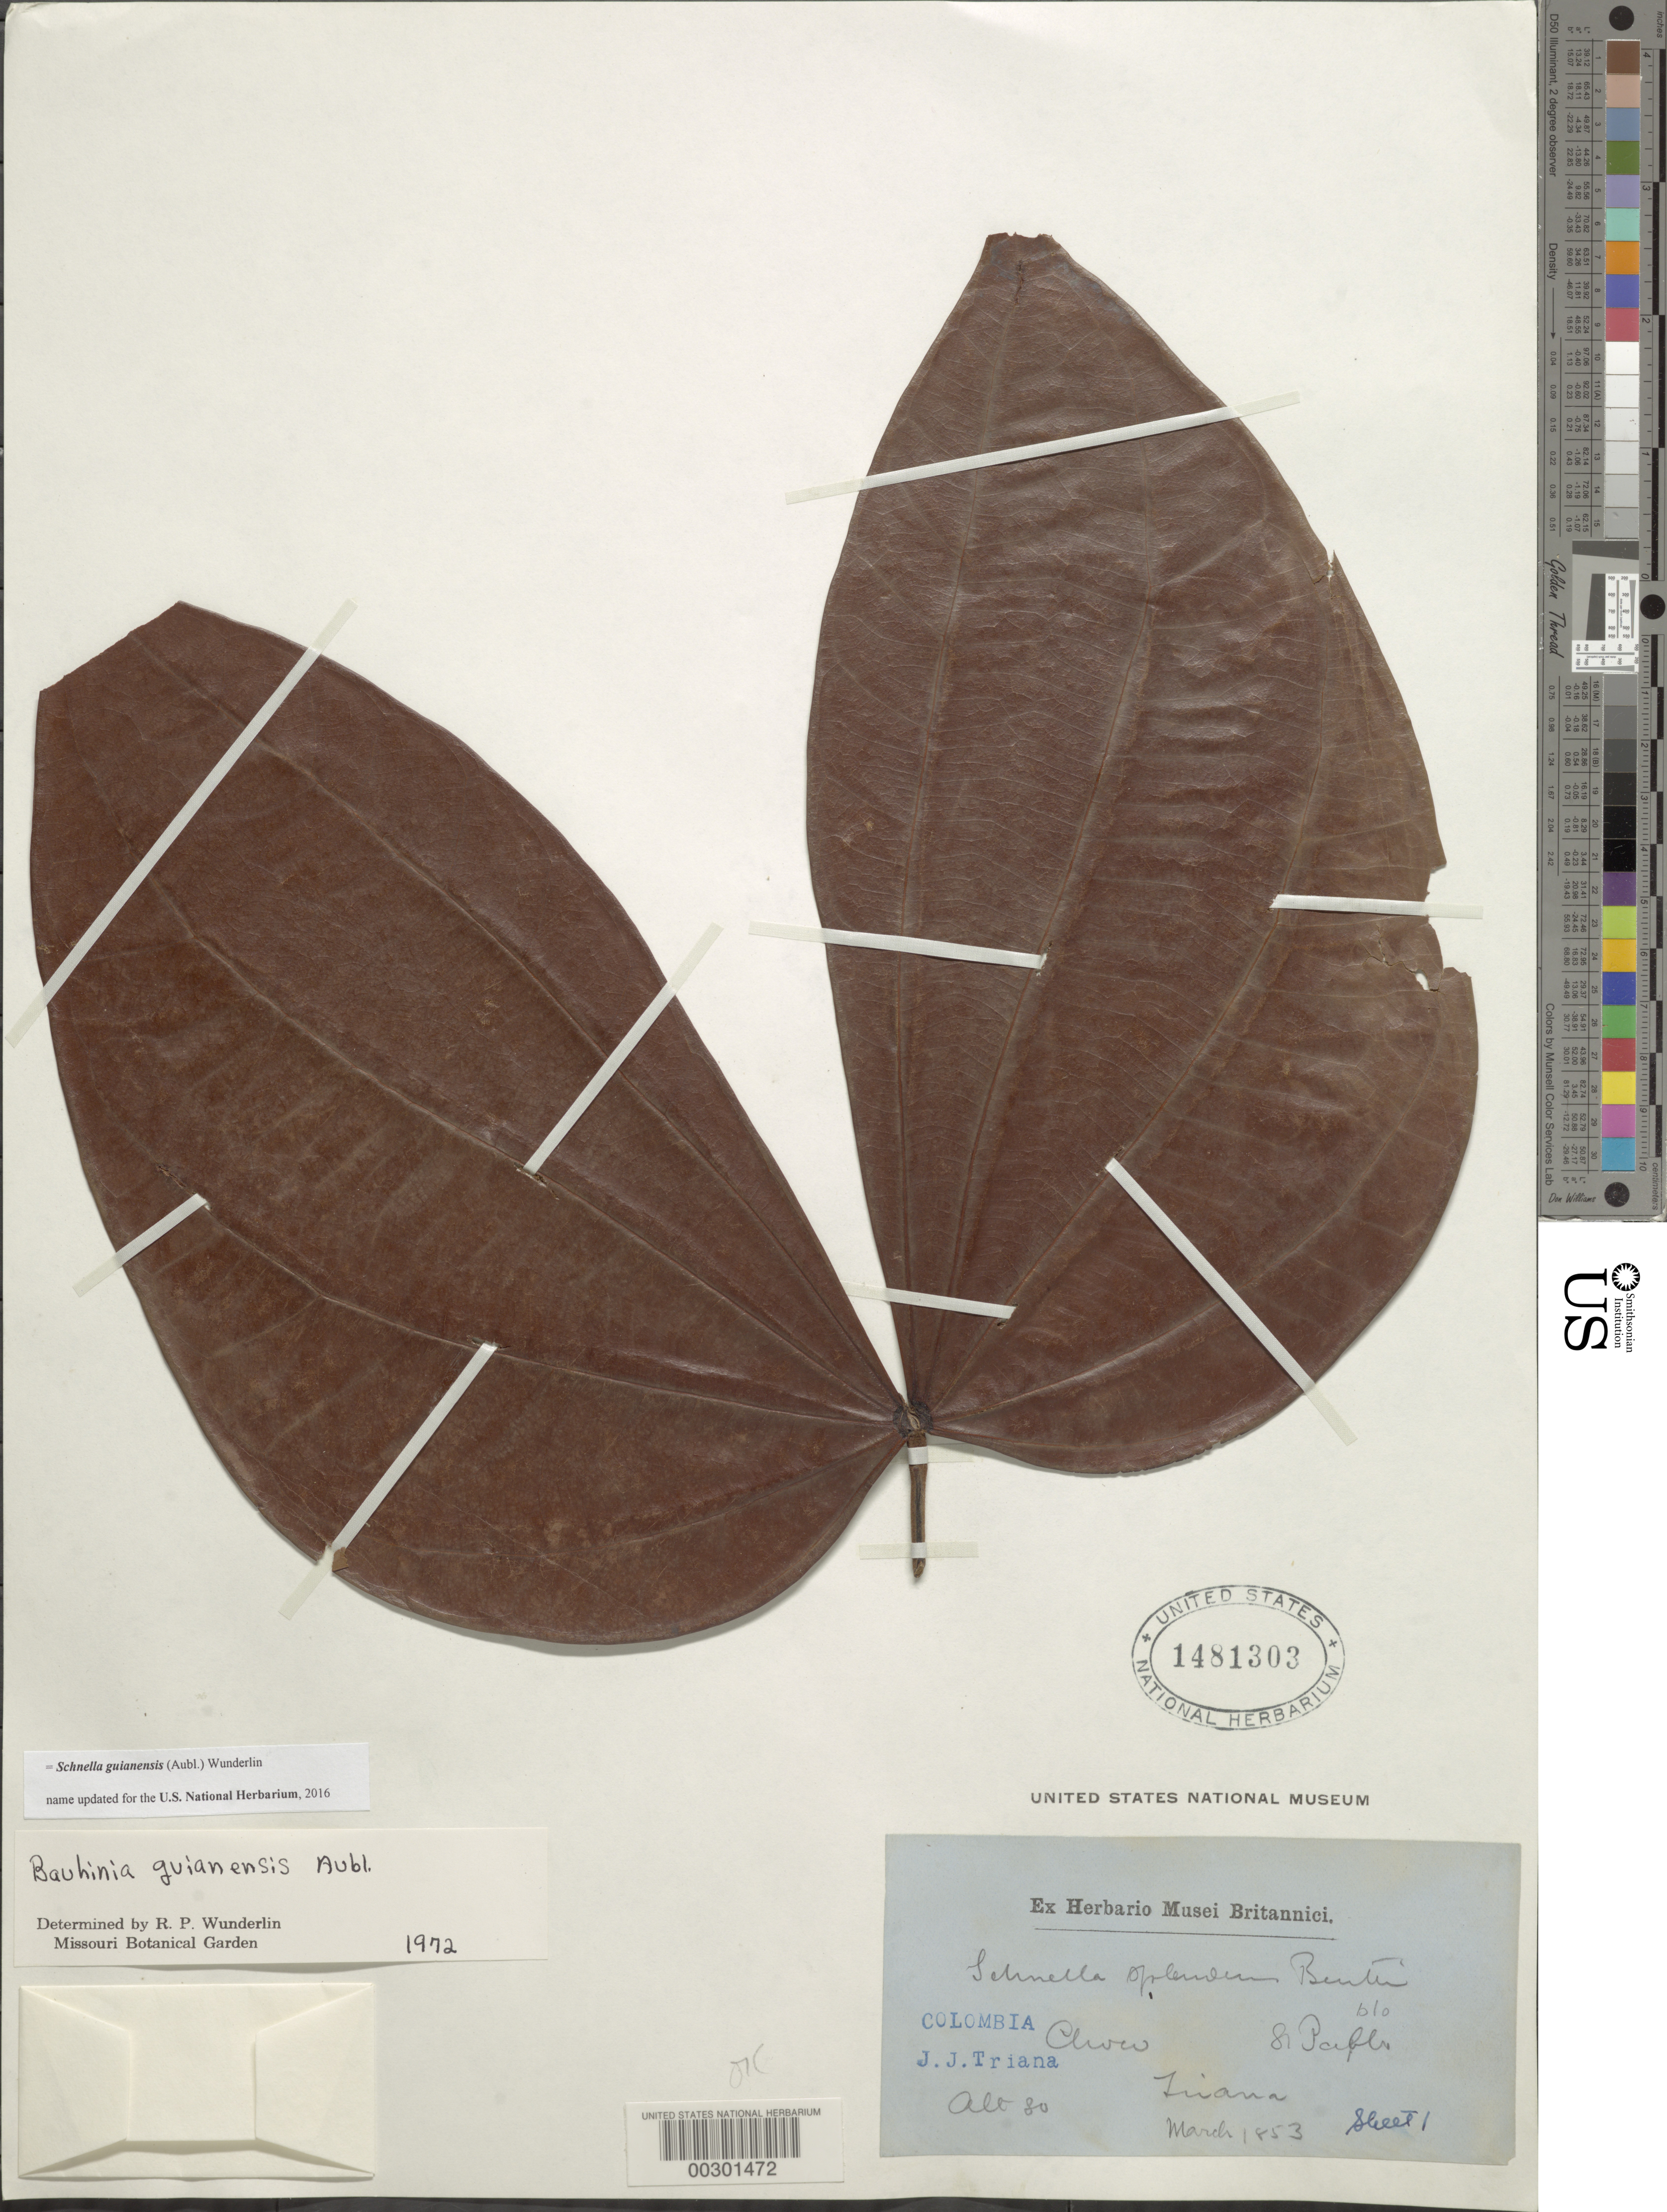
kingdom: Plantae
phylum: Tracheophyta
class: Magnoliopsida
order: Fabales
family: Fabaceae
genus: Schnella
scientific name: Schnella guianensis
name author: (Aubl.) Wunderlin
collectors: J. J. Triana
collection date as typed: Mar 1853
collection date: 1853-03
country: Colombia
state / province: Chocó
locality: S. Pablo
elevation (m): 80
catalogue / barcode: US 1481303